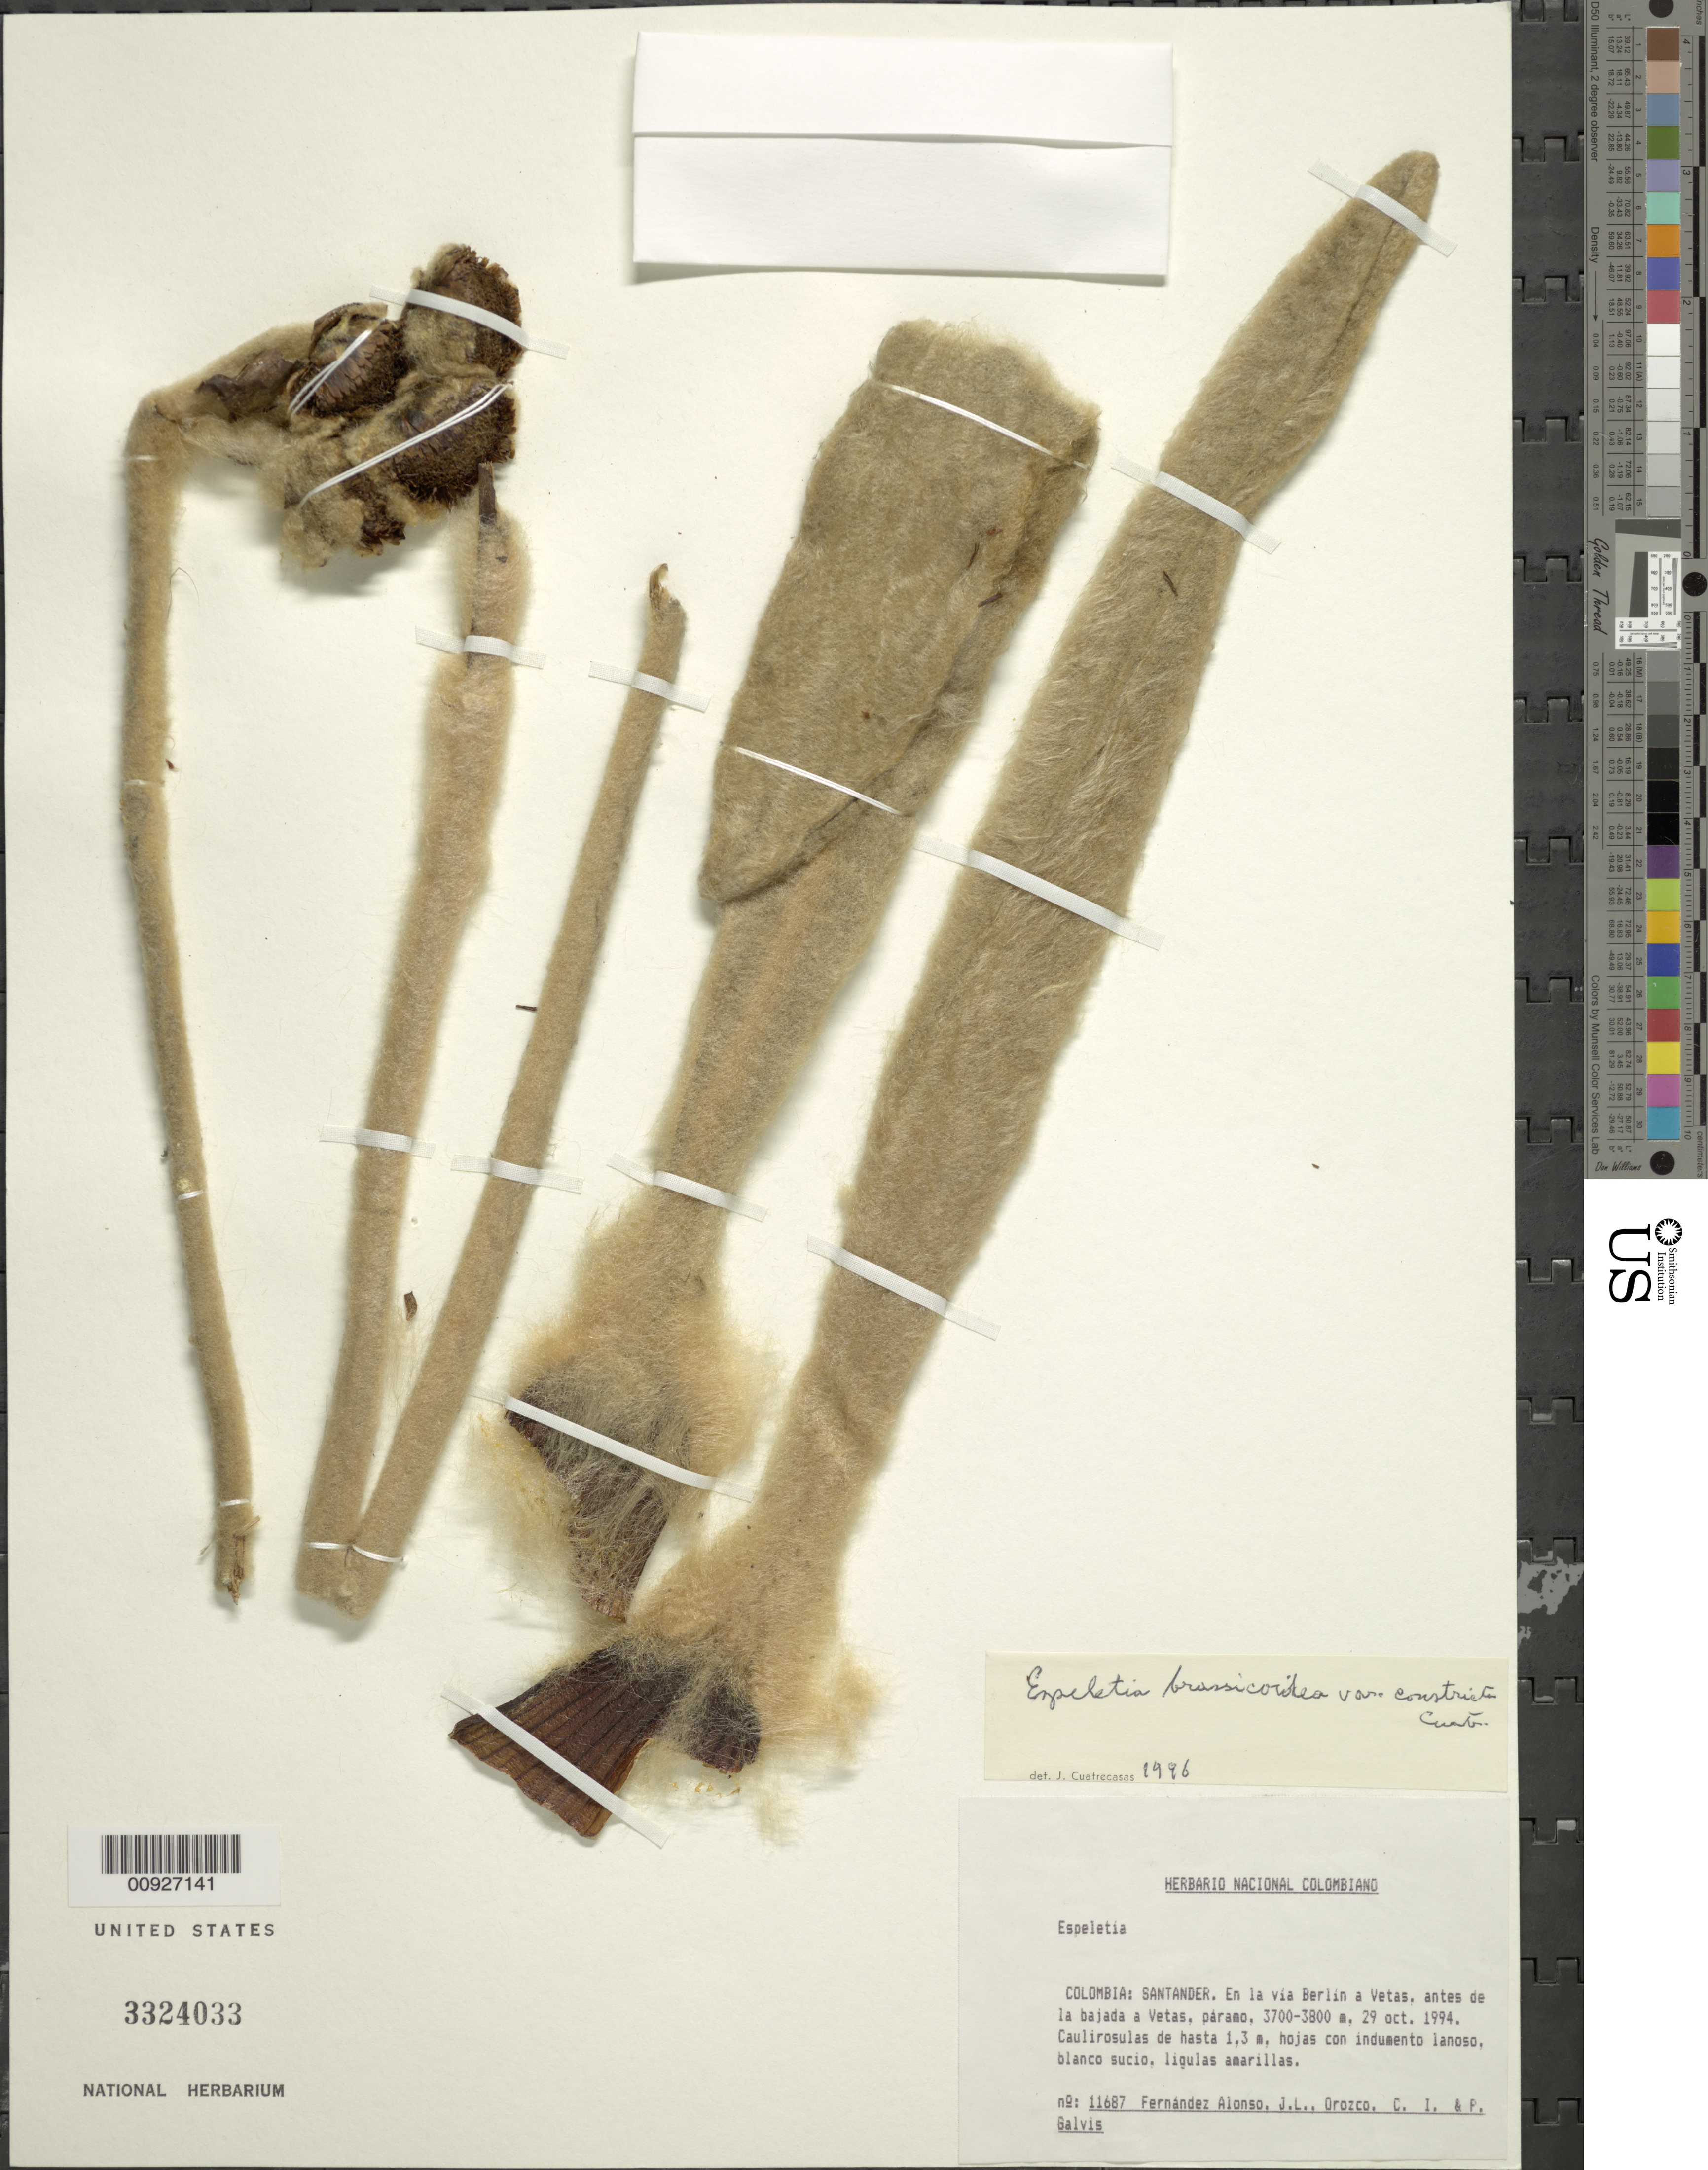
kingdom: Plantae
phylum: Tracheophyta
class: Magnoliopsida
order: Asterales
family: Asteraceae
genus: Espeletia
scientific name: Espeletia brassicoidea f. constricta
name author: Cuatrec.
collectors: J. L. Fernández-Alonso, C. I. Orozco & P. Galvis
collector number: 11687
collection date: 1994-10-29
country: Colombia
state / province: Santander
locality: En la vía Berlín a Vetas, antes de la bajada a Vetas, páramo.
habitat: Páramo.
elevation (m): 3700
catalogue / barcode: US 3324033